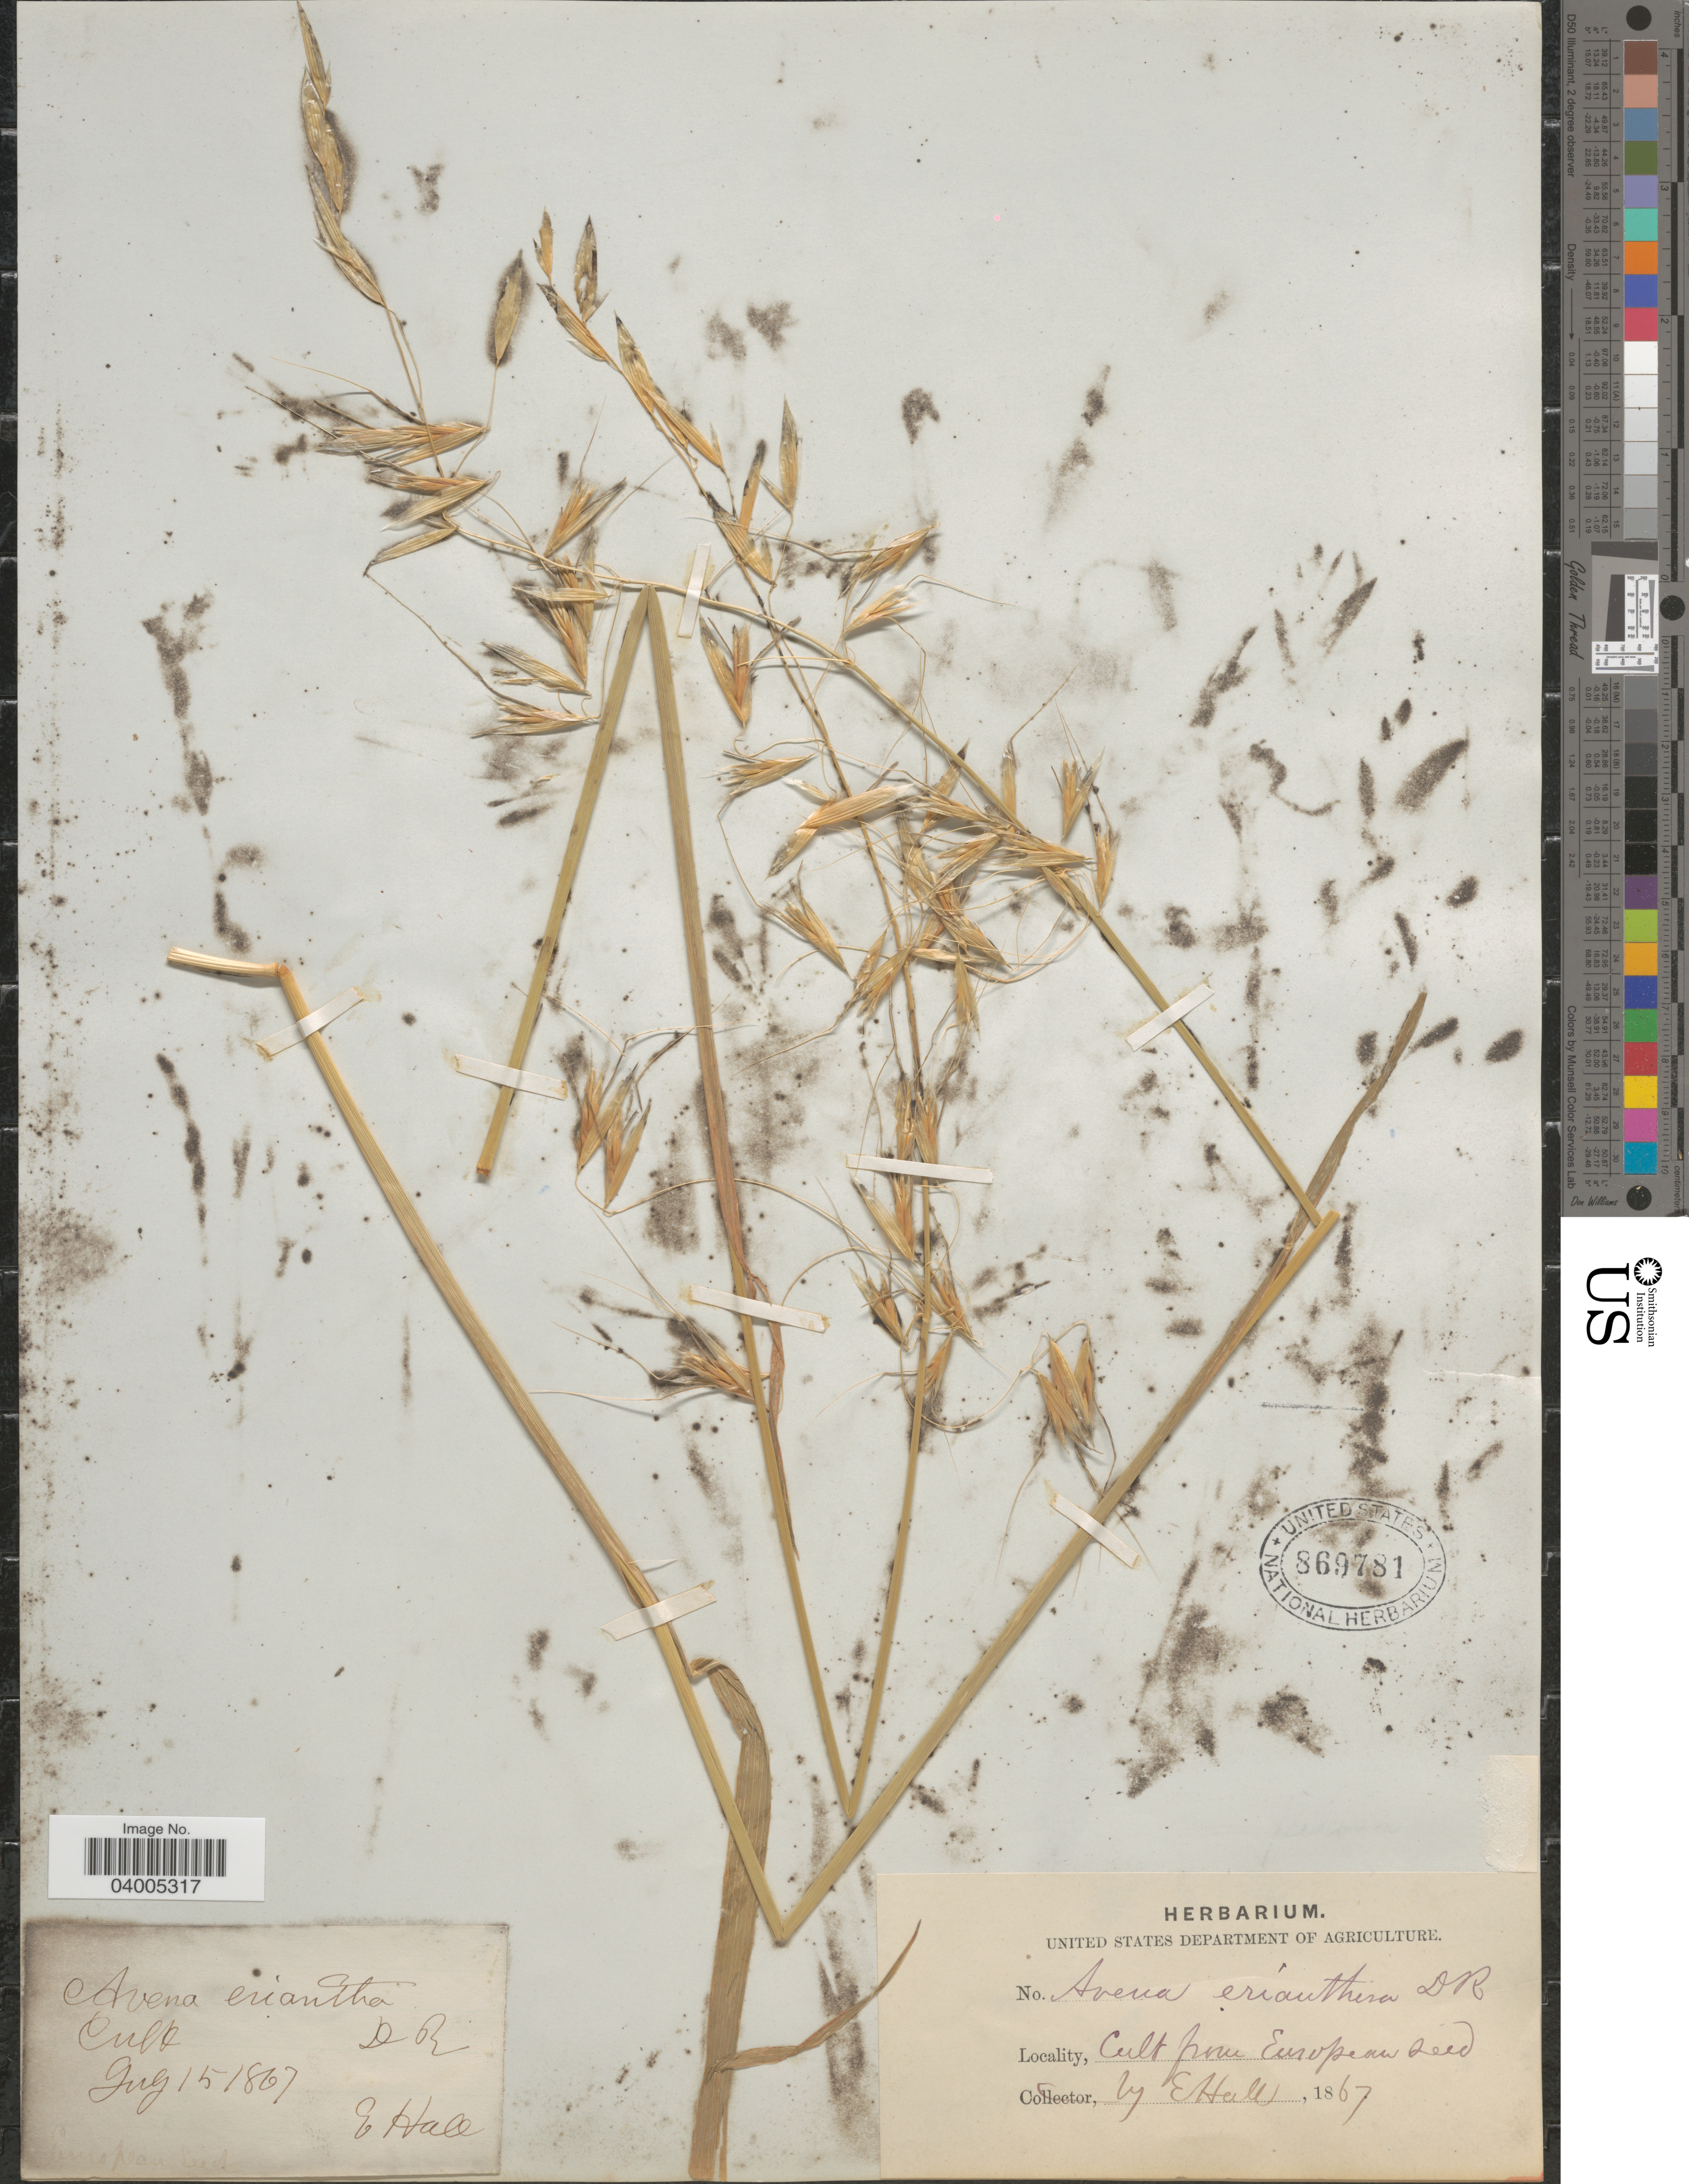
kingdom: Plantae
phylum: Tracheophyta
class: Liliopsida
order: Poales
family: Poaceae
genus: Avena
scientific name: Avena eriantha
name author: Durieu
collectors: E. Hall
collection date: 1867-07-15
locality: Cult.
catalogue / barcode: US 869781